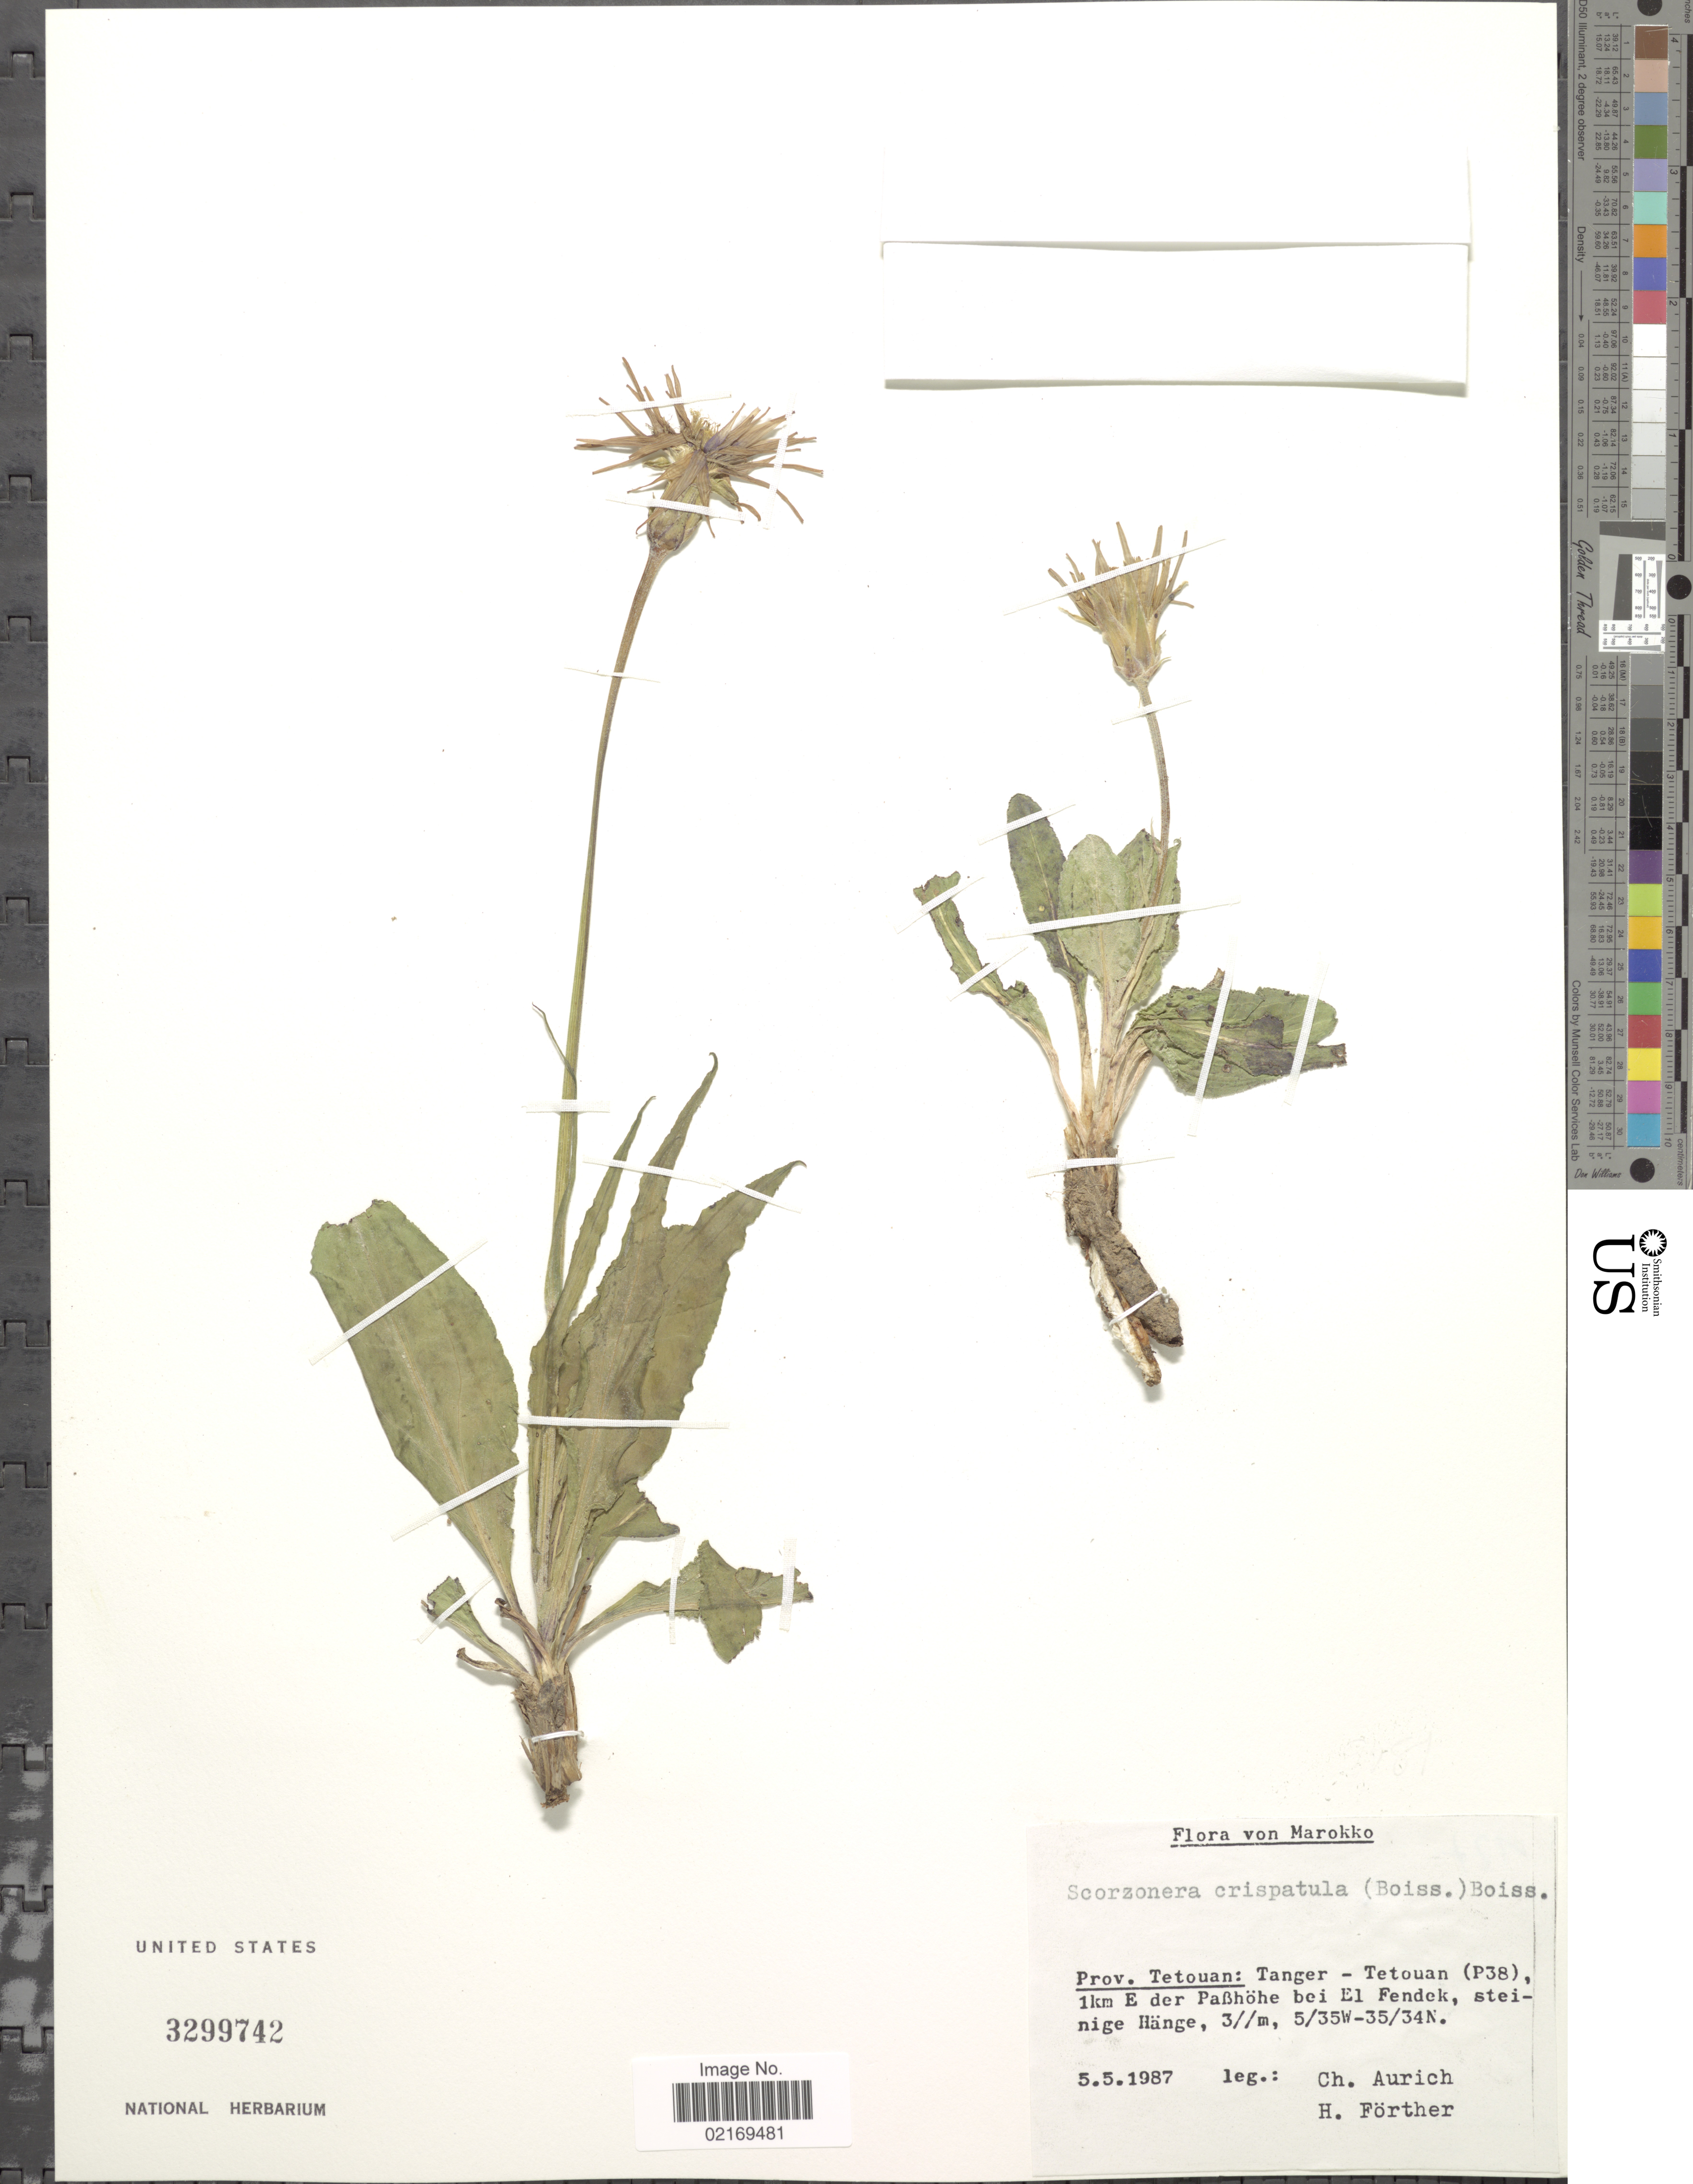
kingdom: Plantae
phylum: Tracheophyta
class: Magnoliopsida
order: Asterales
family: Asteraceae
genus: Scorzonera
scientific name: Scorzonera hispanica var. crispatula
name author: DC.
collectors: C. Aurich & H. Förther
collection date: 1987-05-05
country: Morocco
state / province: Tanger-Tétouan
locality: Marokko, Tetouan: Tanger-Tetouan (P38), 1 km E der Paßhohe bei El Fendek, steinige Hange.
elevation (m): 3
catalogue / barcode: US 3299742